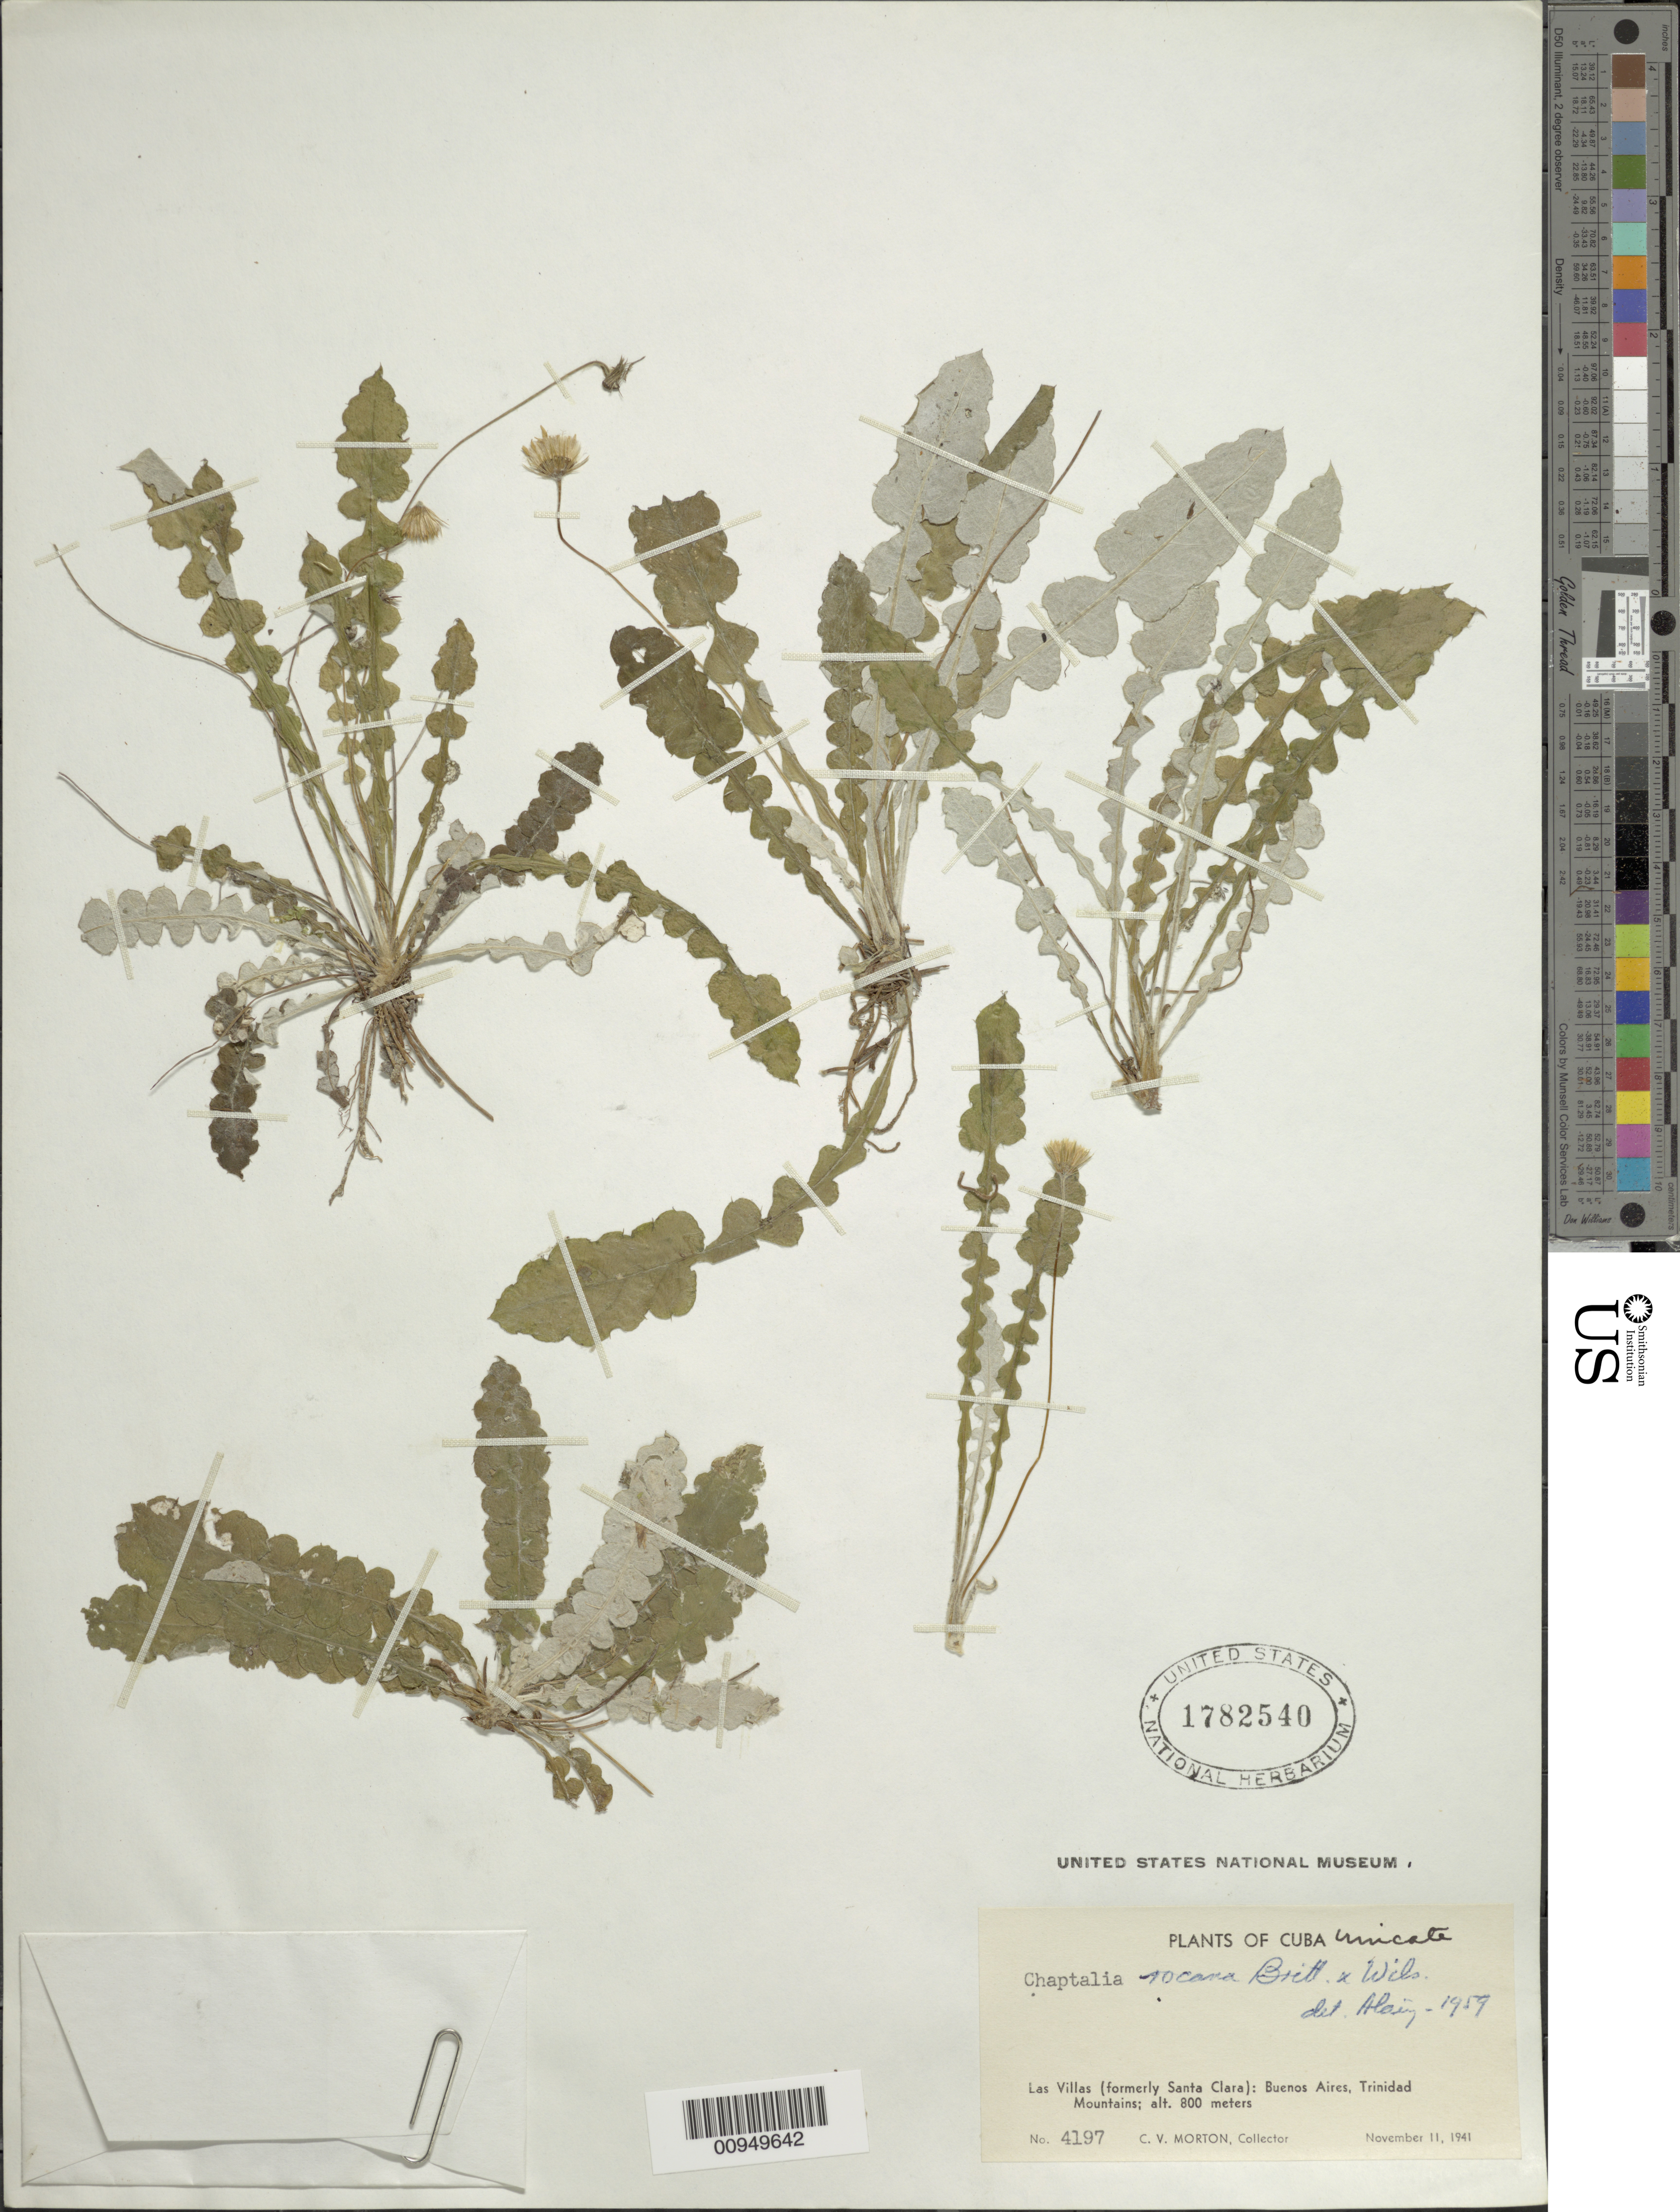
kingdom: Plantae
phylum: Tracheophyta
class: Magnoliopsida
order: Asterales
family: Asteraceae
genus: Chaptalia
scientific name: Chaptalia rocana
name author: Britton & P. Wilson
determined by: Liogier, Alain H.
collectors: C. V. Morton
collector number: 4197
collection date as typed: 11 Nov 1941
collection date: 1941-11-11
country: Cuba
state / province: Las Villas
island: Cuba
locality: Buenos Aires, Trinidad Mountains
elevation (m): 800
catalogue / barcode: US 1782540